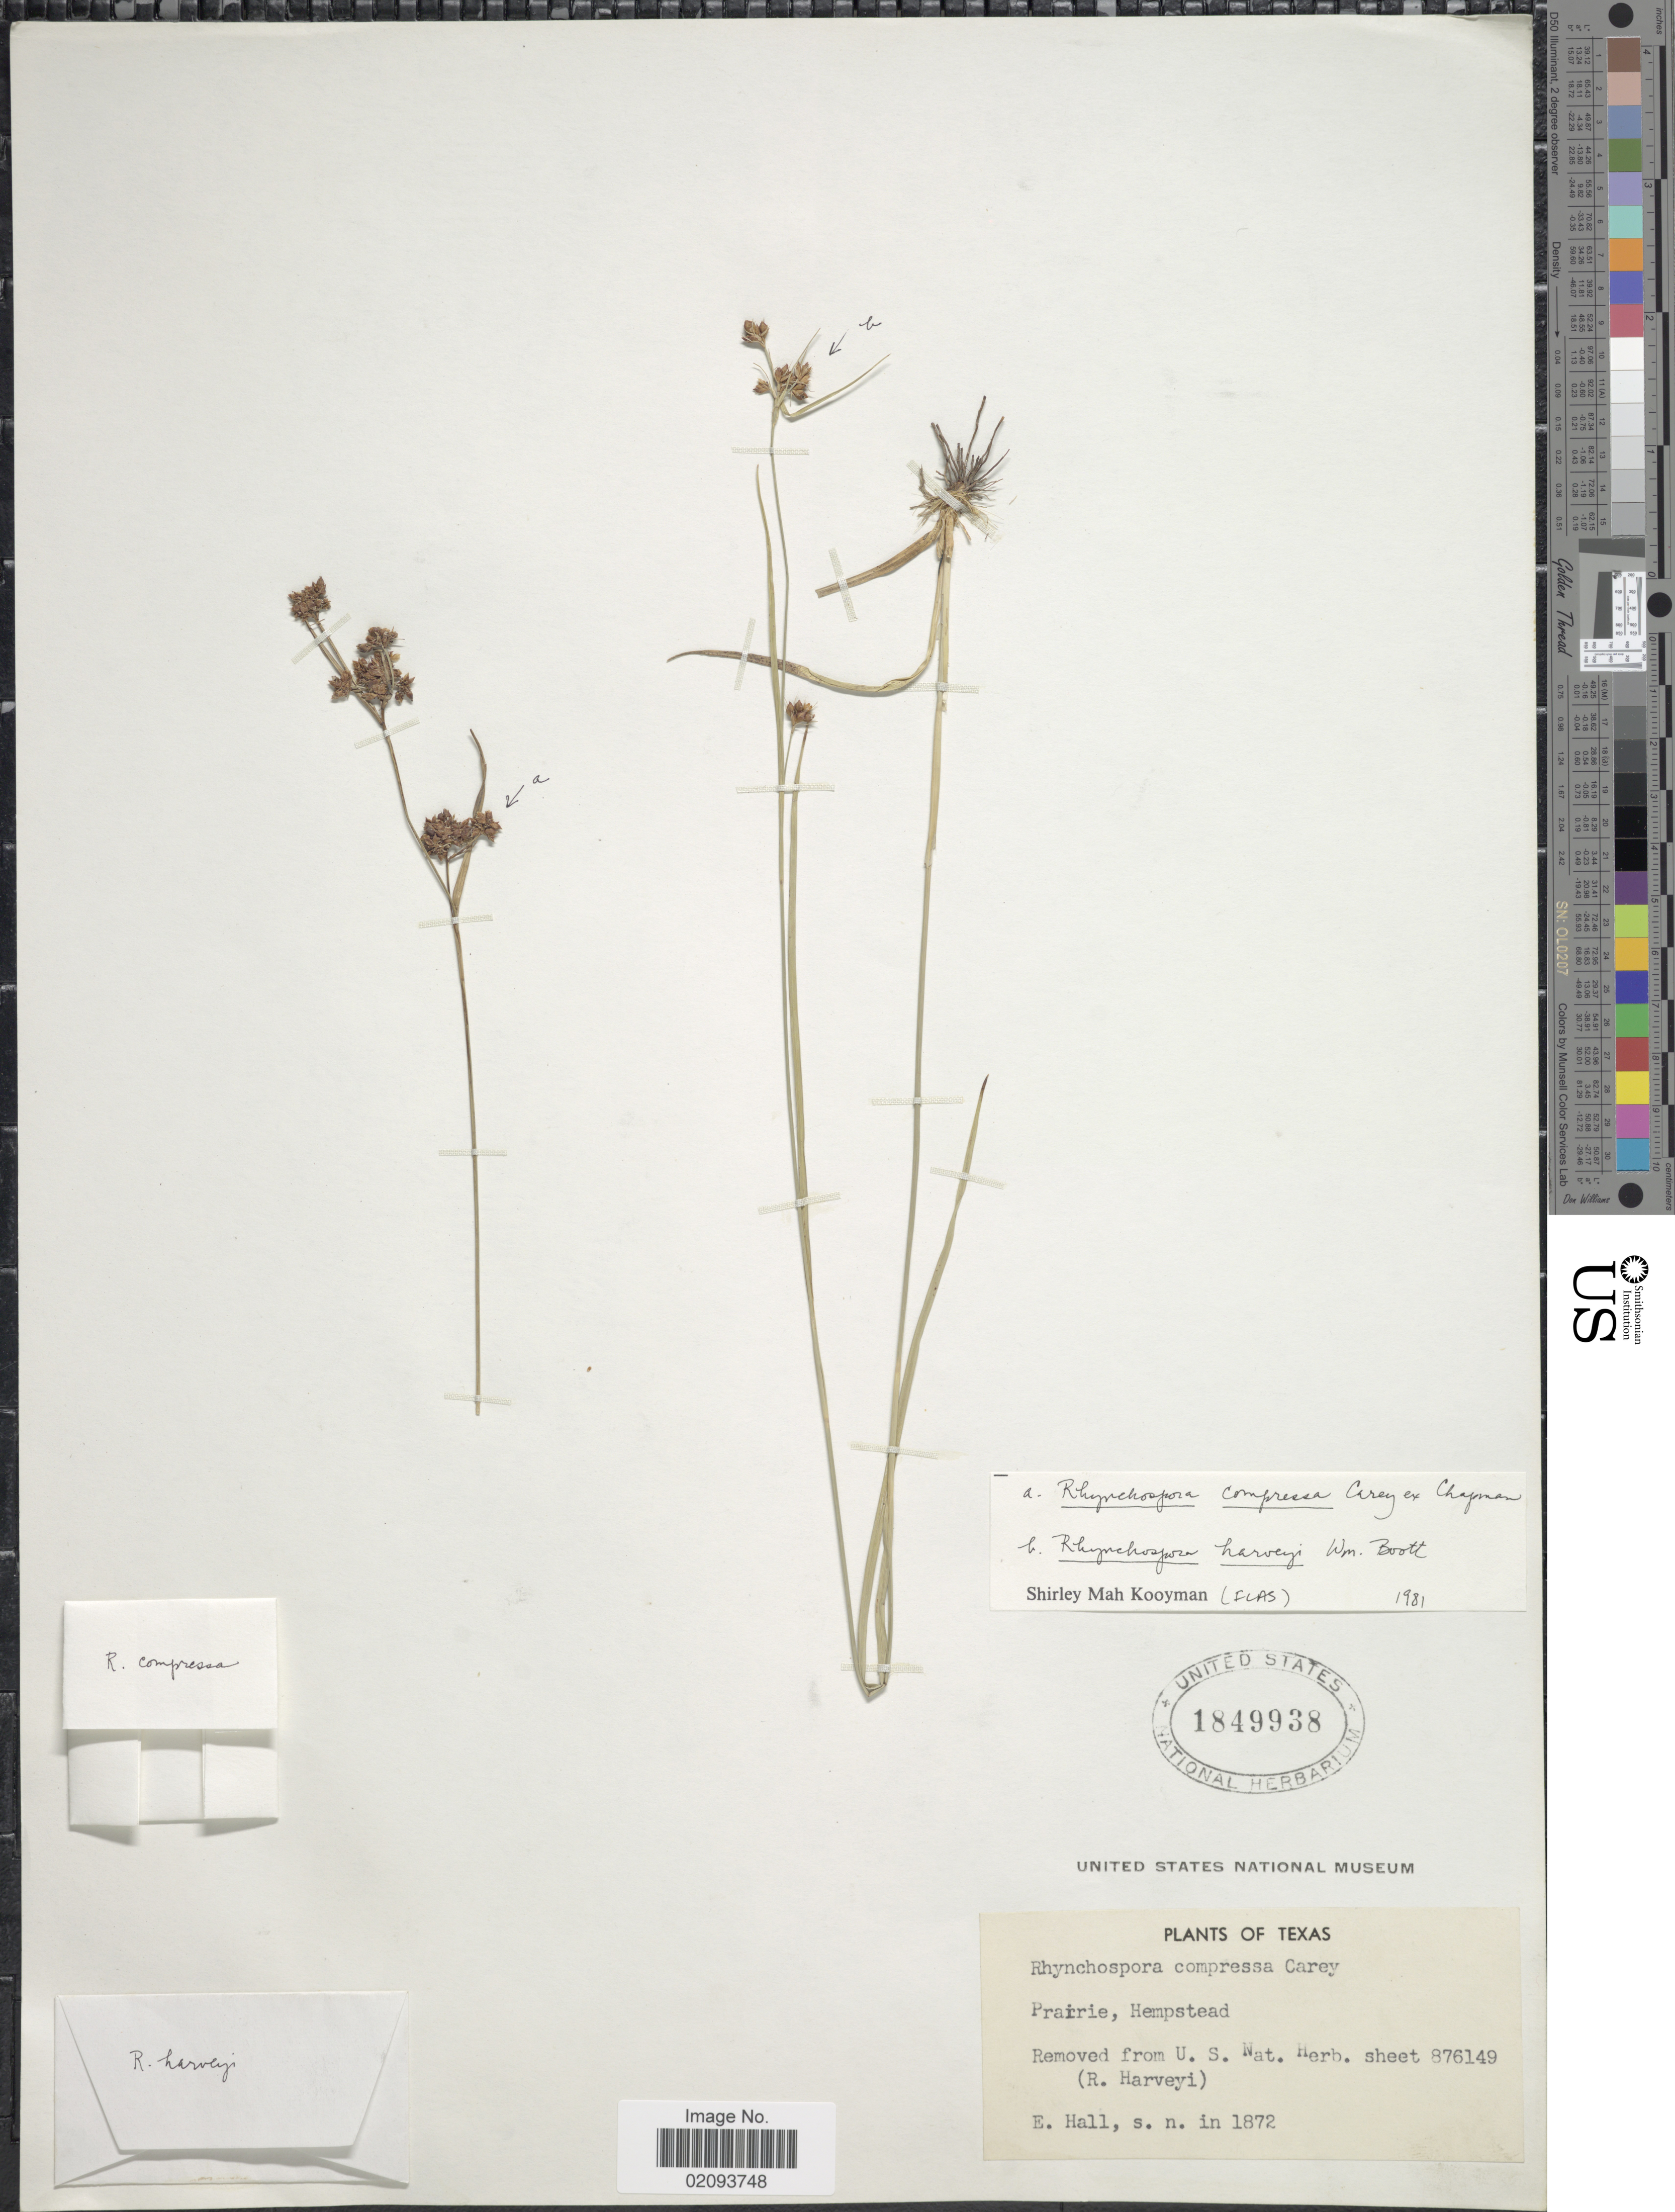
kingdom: Plantae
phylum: Tracheophyta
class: Liliopsida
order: Poales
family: Cyperaceae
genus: Rhynchospora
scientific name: Rhynchospora harveyi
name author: W. Boott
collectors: E. Hall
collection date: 1872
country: United States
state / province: Texas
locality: Prairie, Hempstead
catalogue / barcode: US 1849938